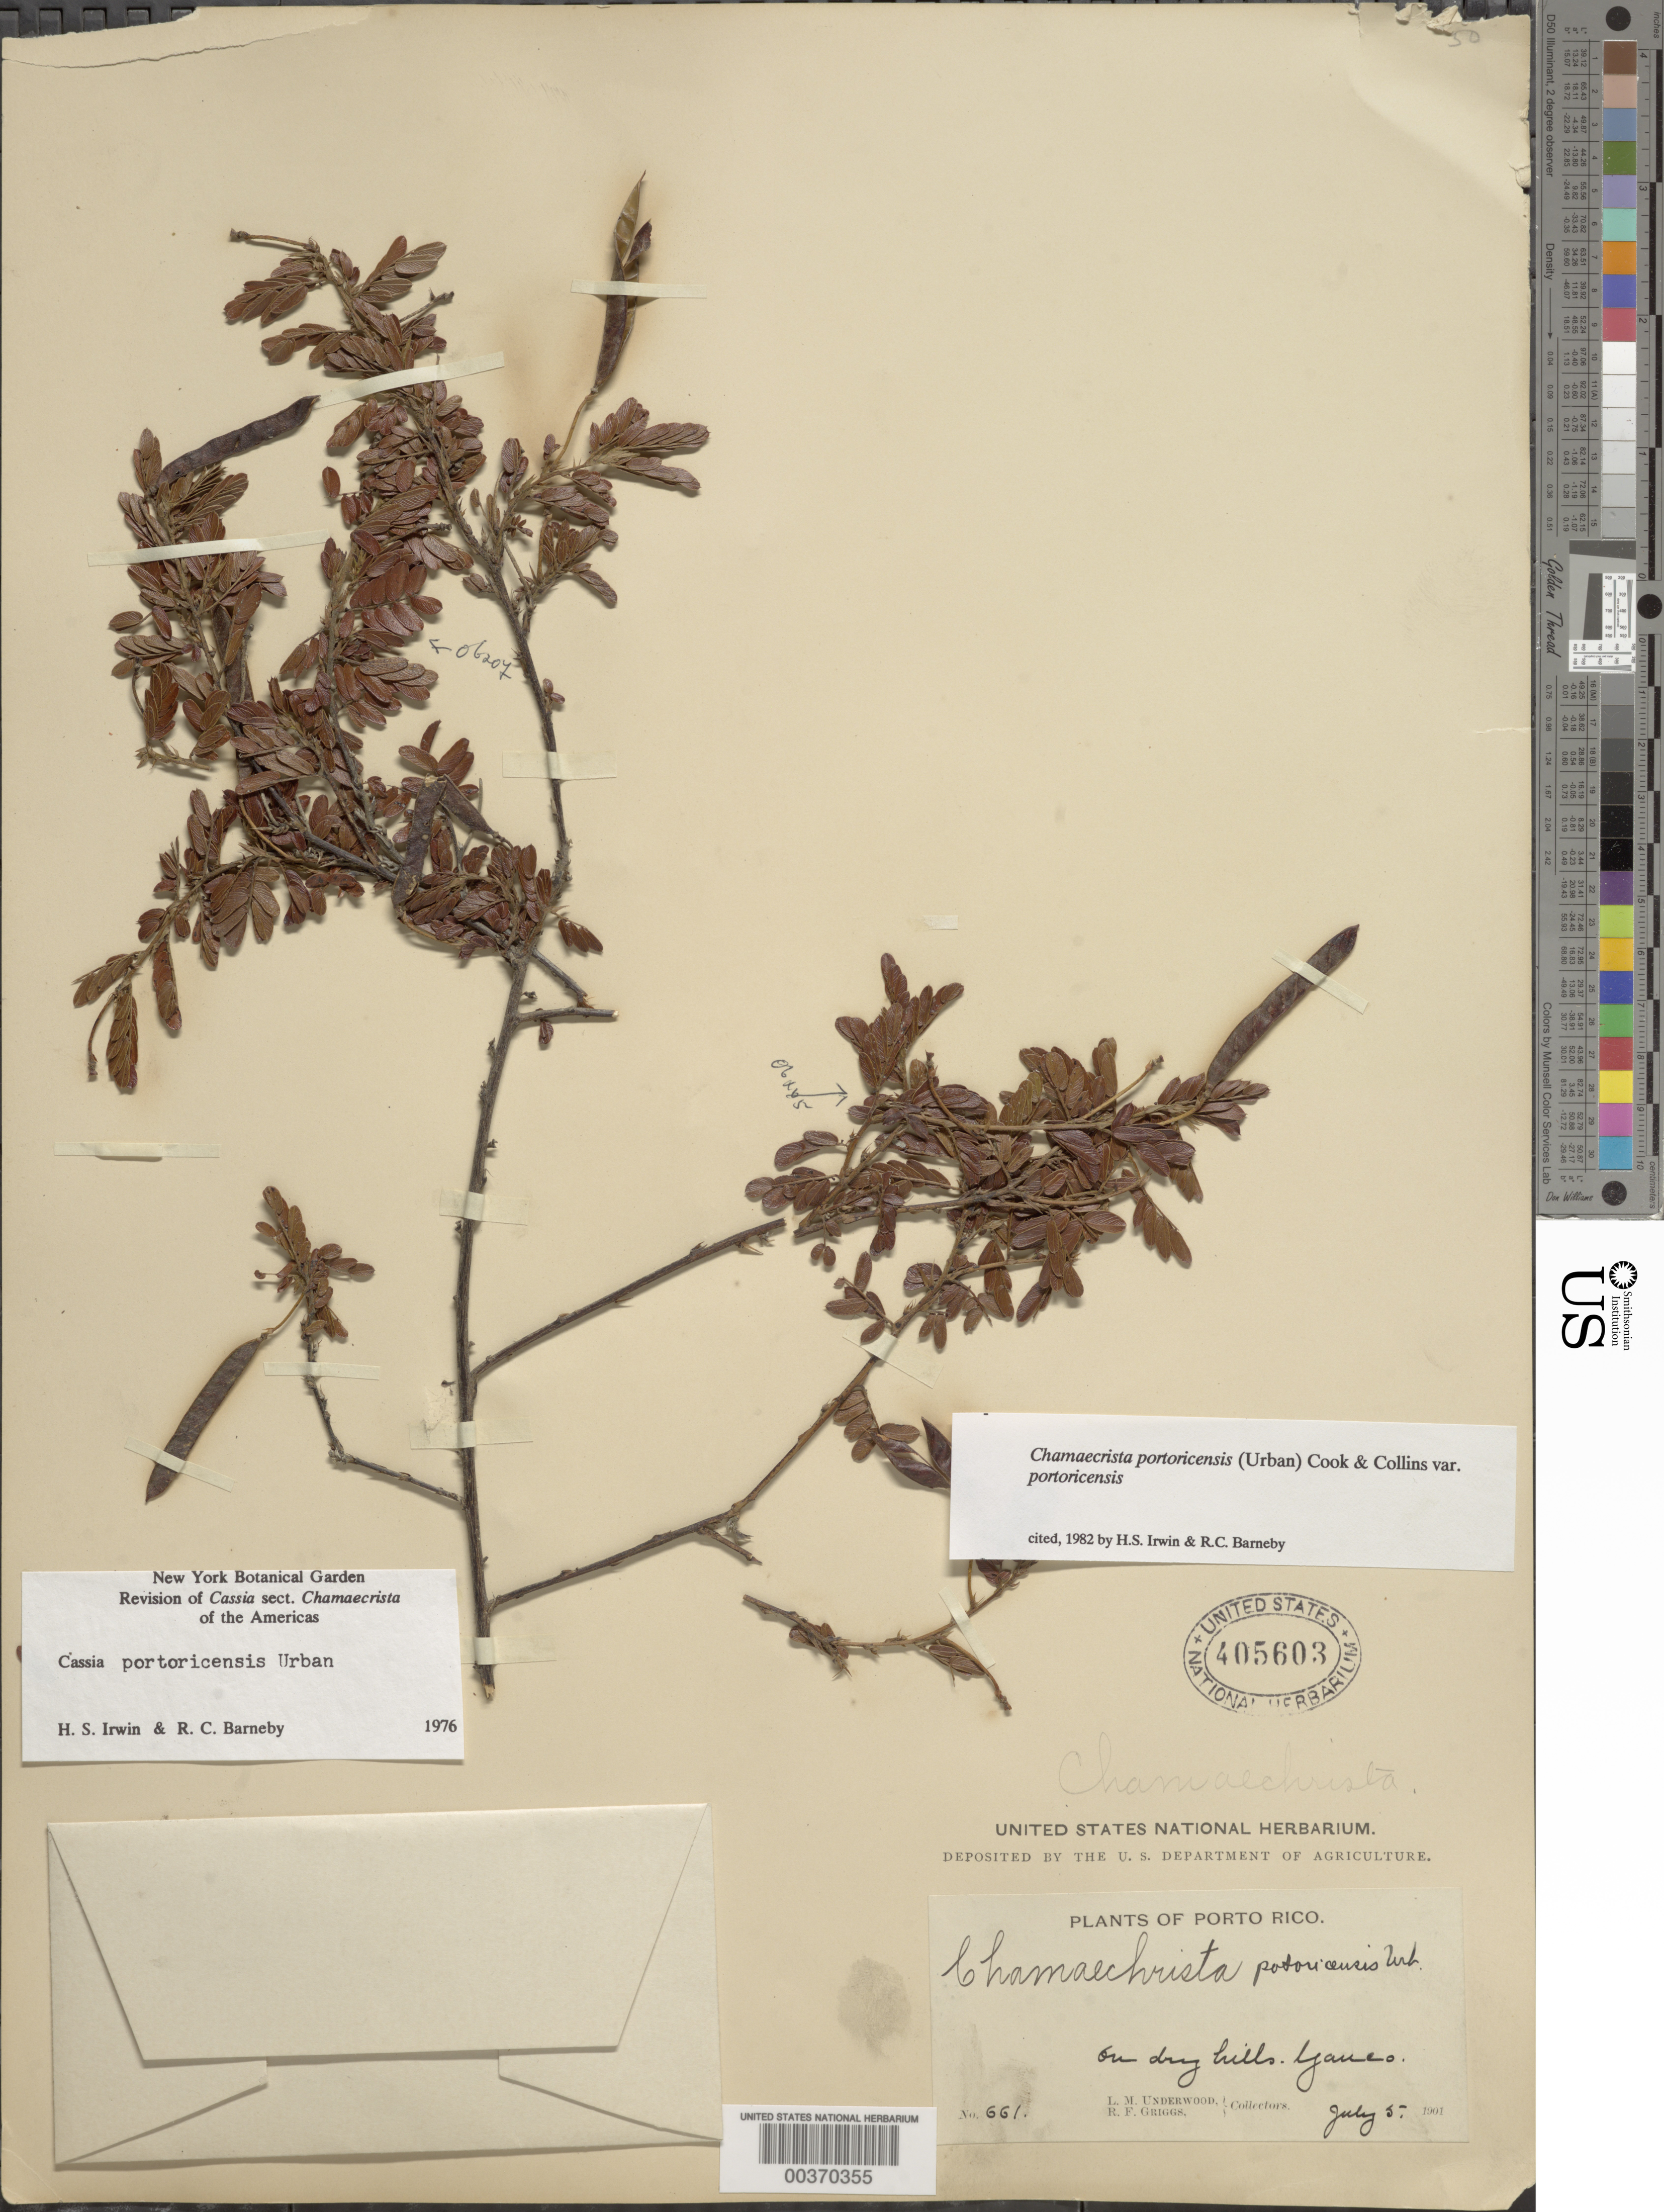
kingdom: Plantae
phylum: Tracheophyta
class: Magnoliopsida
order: Fabales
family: Fabaceae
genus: Chamaecrista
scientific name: Chamaecrista portoricensis var. portoricensis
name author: (Urb.) O.F. Cook & G. N. Collins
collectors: L. M. Underwood & R. F. Griggs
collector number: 661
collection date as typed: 1901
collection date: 1901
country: Puerto Rico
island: Greater Antilles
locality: Sierra de Naguabo ad Rio Blanco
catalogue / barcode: US 405603